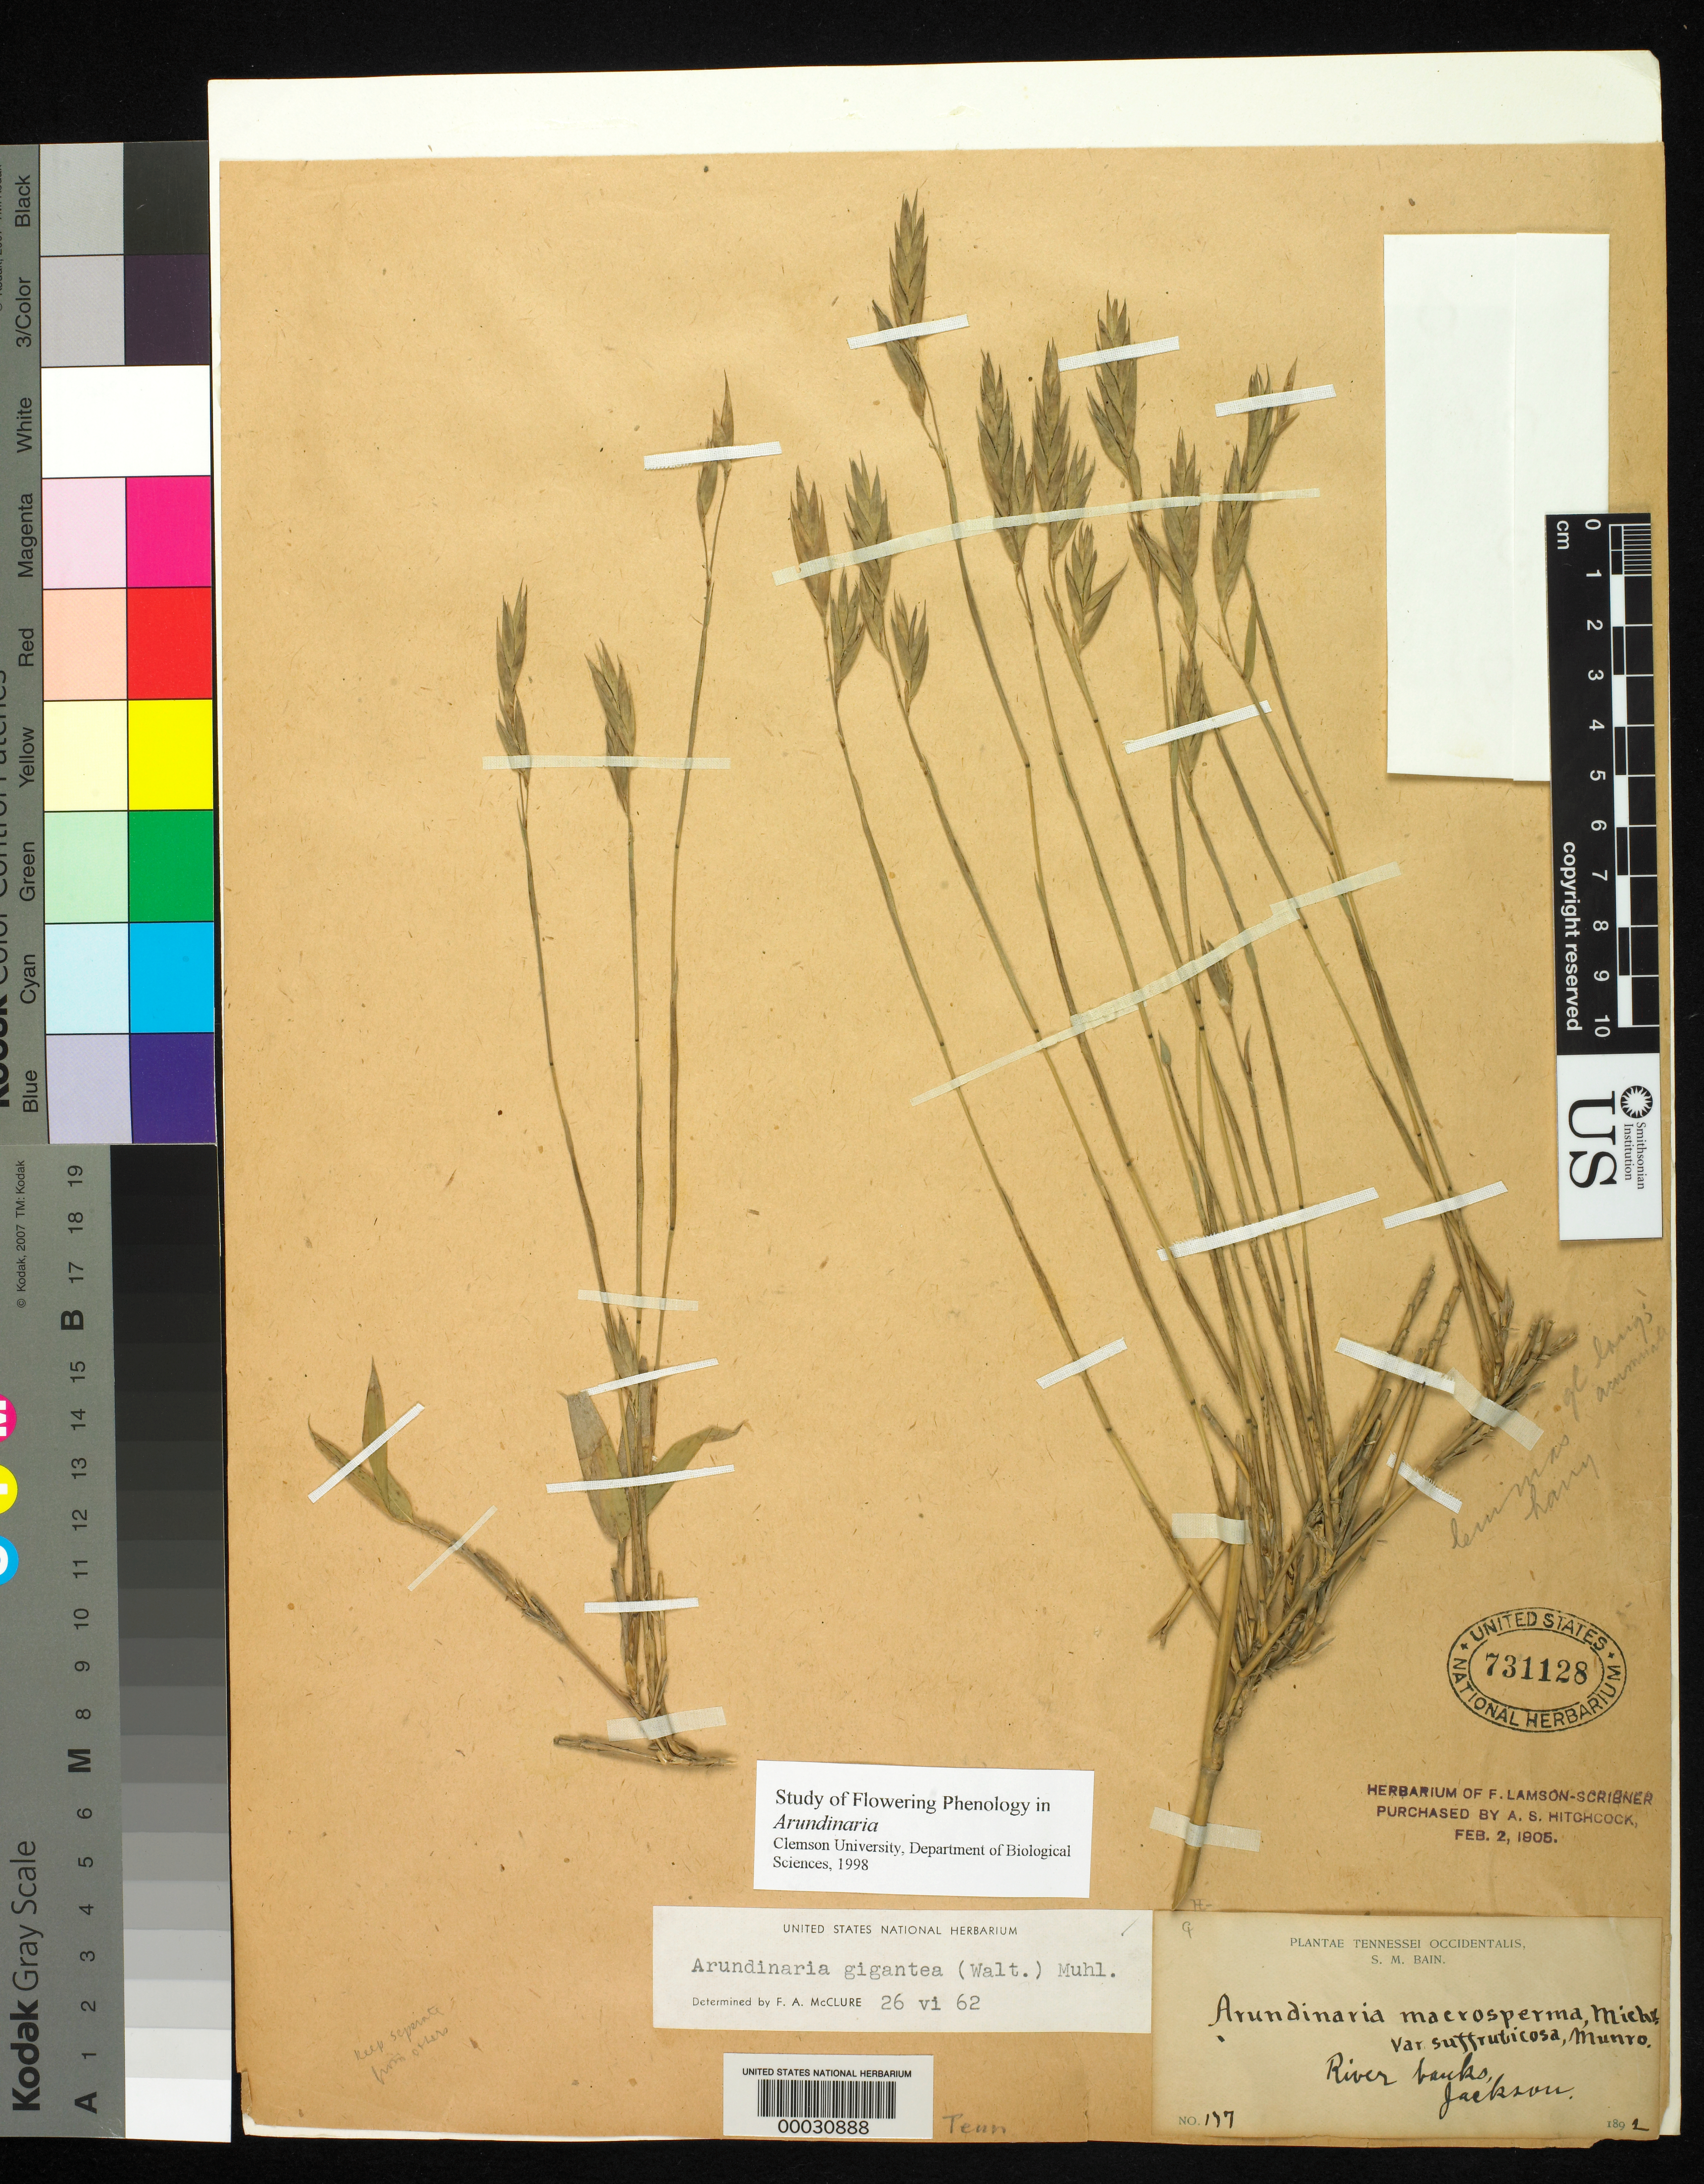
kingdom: Plantae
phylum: Tracheophyta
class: Liliopsida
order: Poales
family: Poaceae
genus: Arundinaria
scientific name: Arundinaria gigantea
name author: (Walter) Muhl.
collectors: S. M. Bain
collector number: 177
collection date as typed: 1892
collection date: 1892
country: United States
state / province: Tennessee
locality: Jackson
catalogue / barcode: US 731128